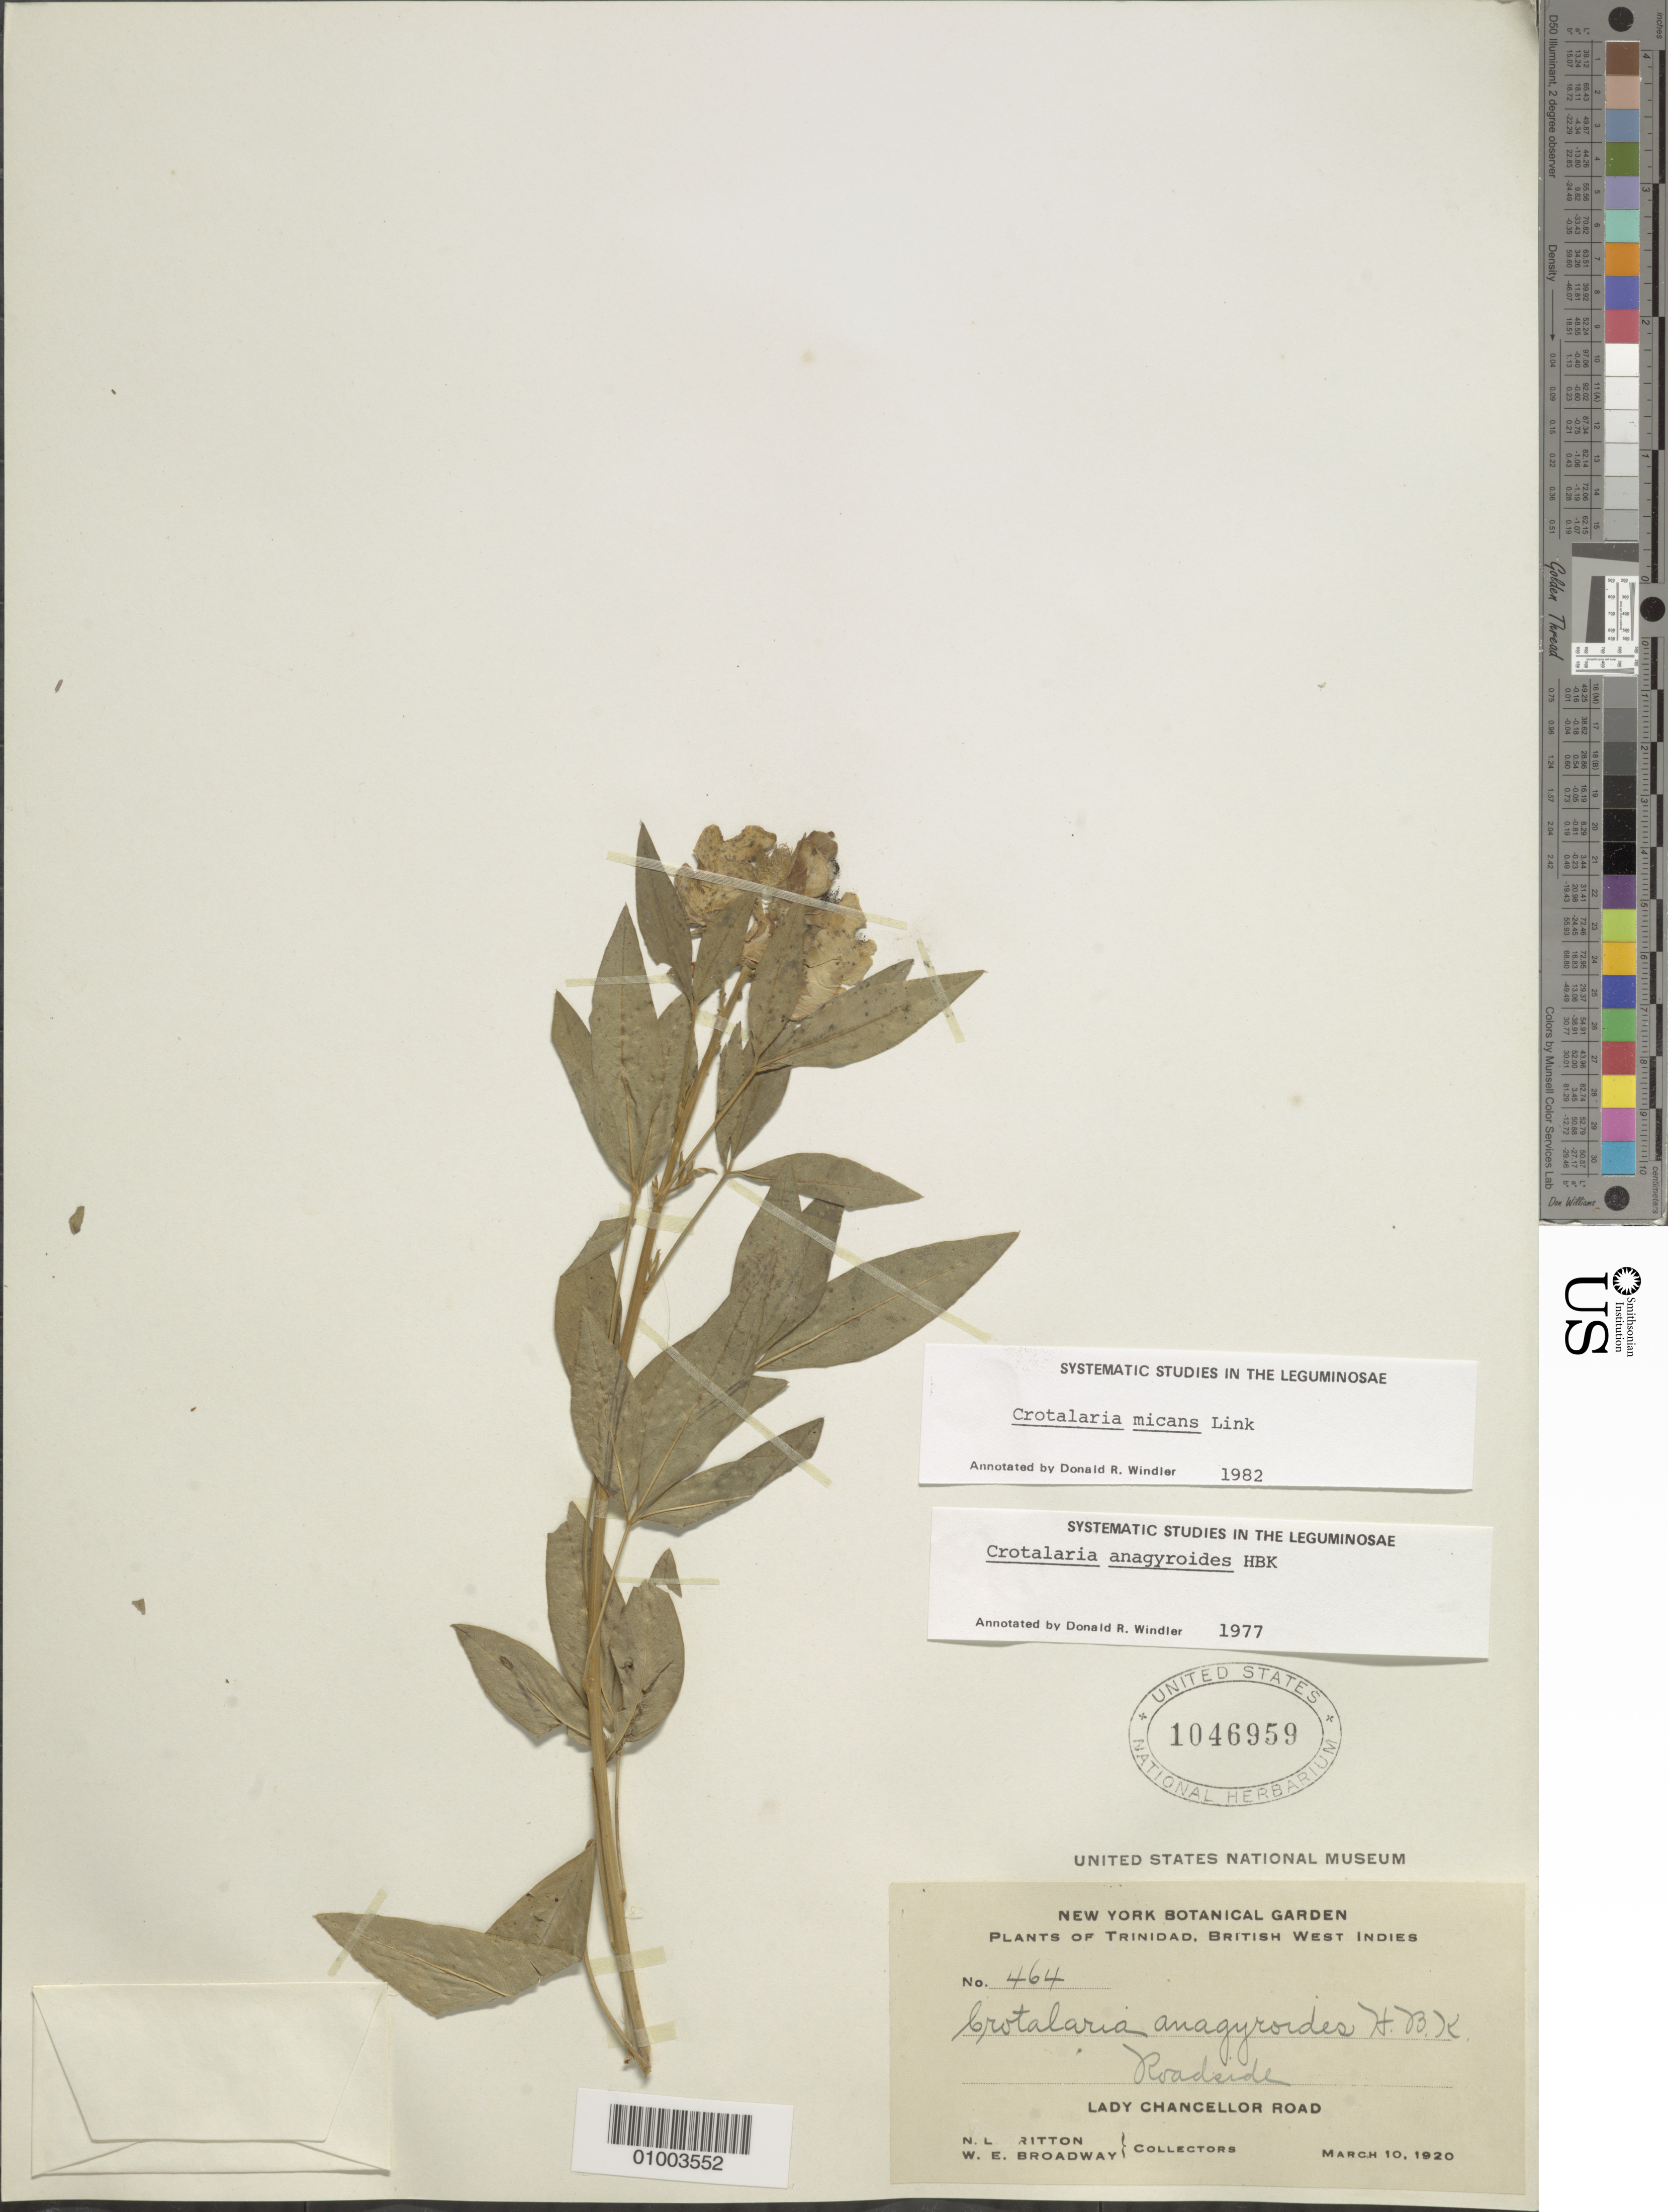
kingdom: Plantae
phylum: Tracheophyta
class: Magnoliopsida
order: Fabales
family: Fabaceae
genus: Crotalaria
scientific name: Crotalaria micans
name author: Link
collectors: N. Britton & W. E. Broadway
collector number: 464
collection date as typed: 10 Mar 1920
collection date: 1920-03-10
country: Trinidad and Tobago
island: Trinidad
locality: Roadside. Lady Chancellor Road.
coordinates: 0 N, 0 E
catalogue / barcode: US 1046959